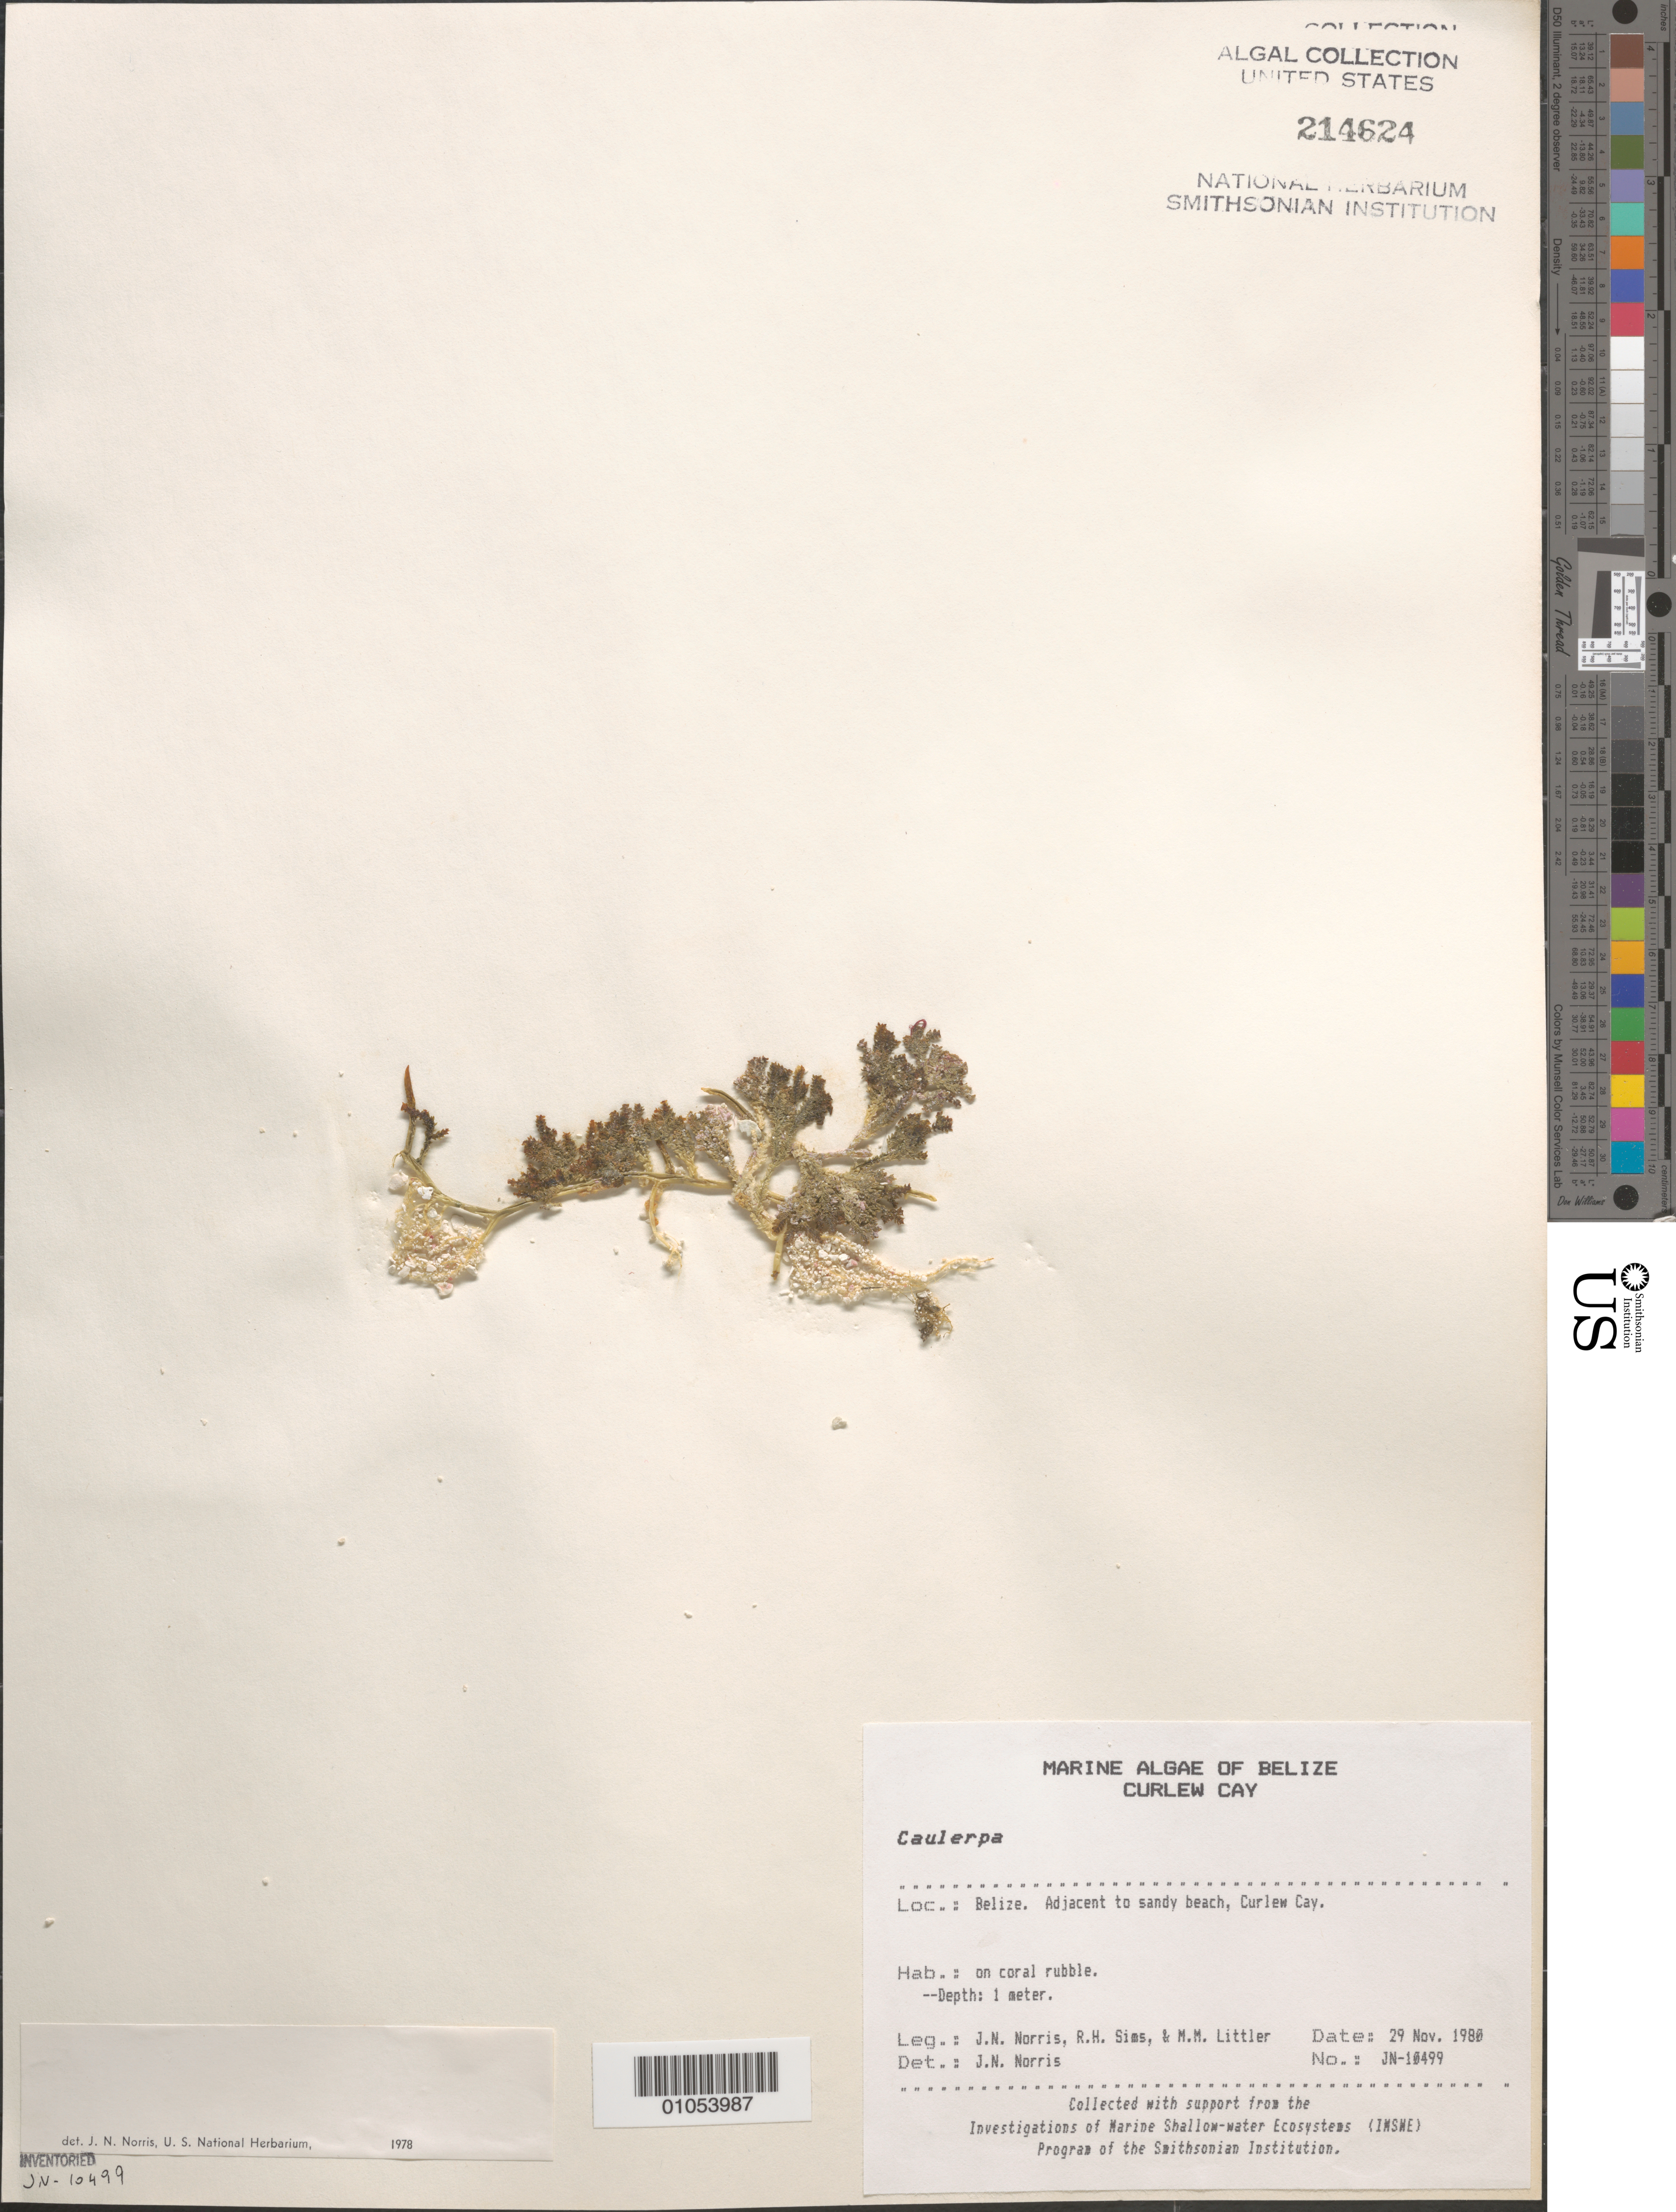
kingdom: Plantae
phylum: Chlorophyta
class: Ulvophyceae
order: Bryopsidales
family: Caulerpaceae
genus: Caulerpa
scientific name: Caulerpa sp.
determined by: Norris, James N.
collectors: J. N. Norris, R. H. Sims & M. M. Littler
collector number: JN-10499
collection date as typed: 29 Nov 1980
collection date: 1980-11-29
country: Belize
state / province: Stann Creek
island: Curlew Cay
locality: Adjacent to sandy beach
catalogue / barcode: US 214624